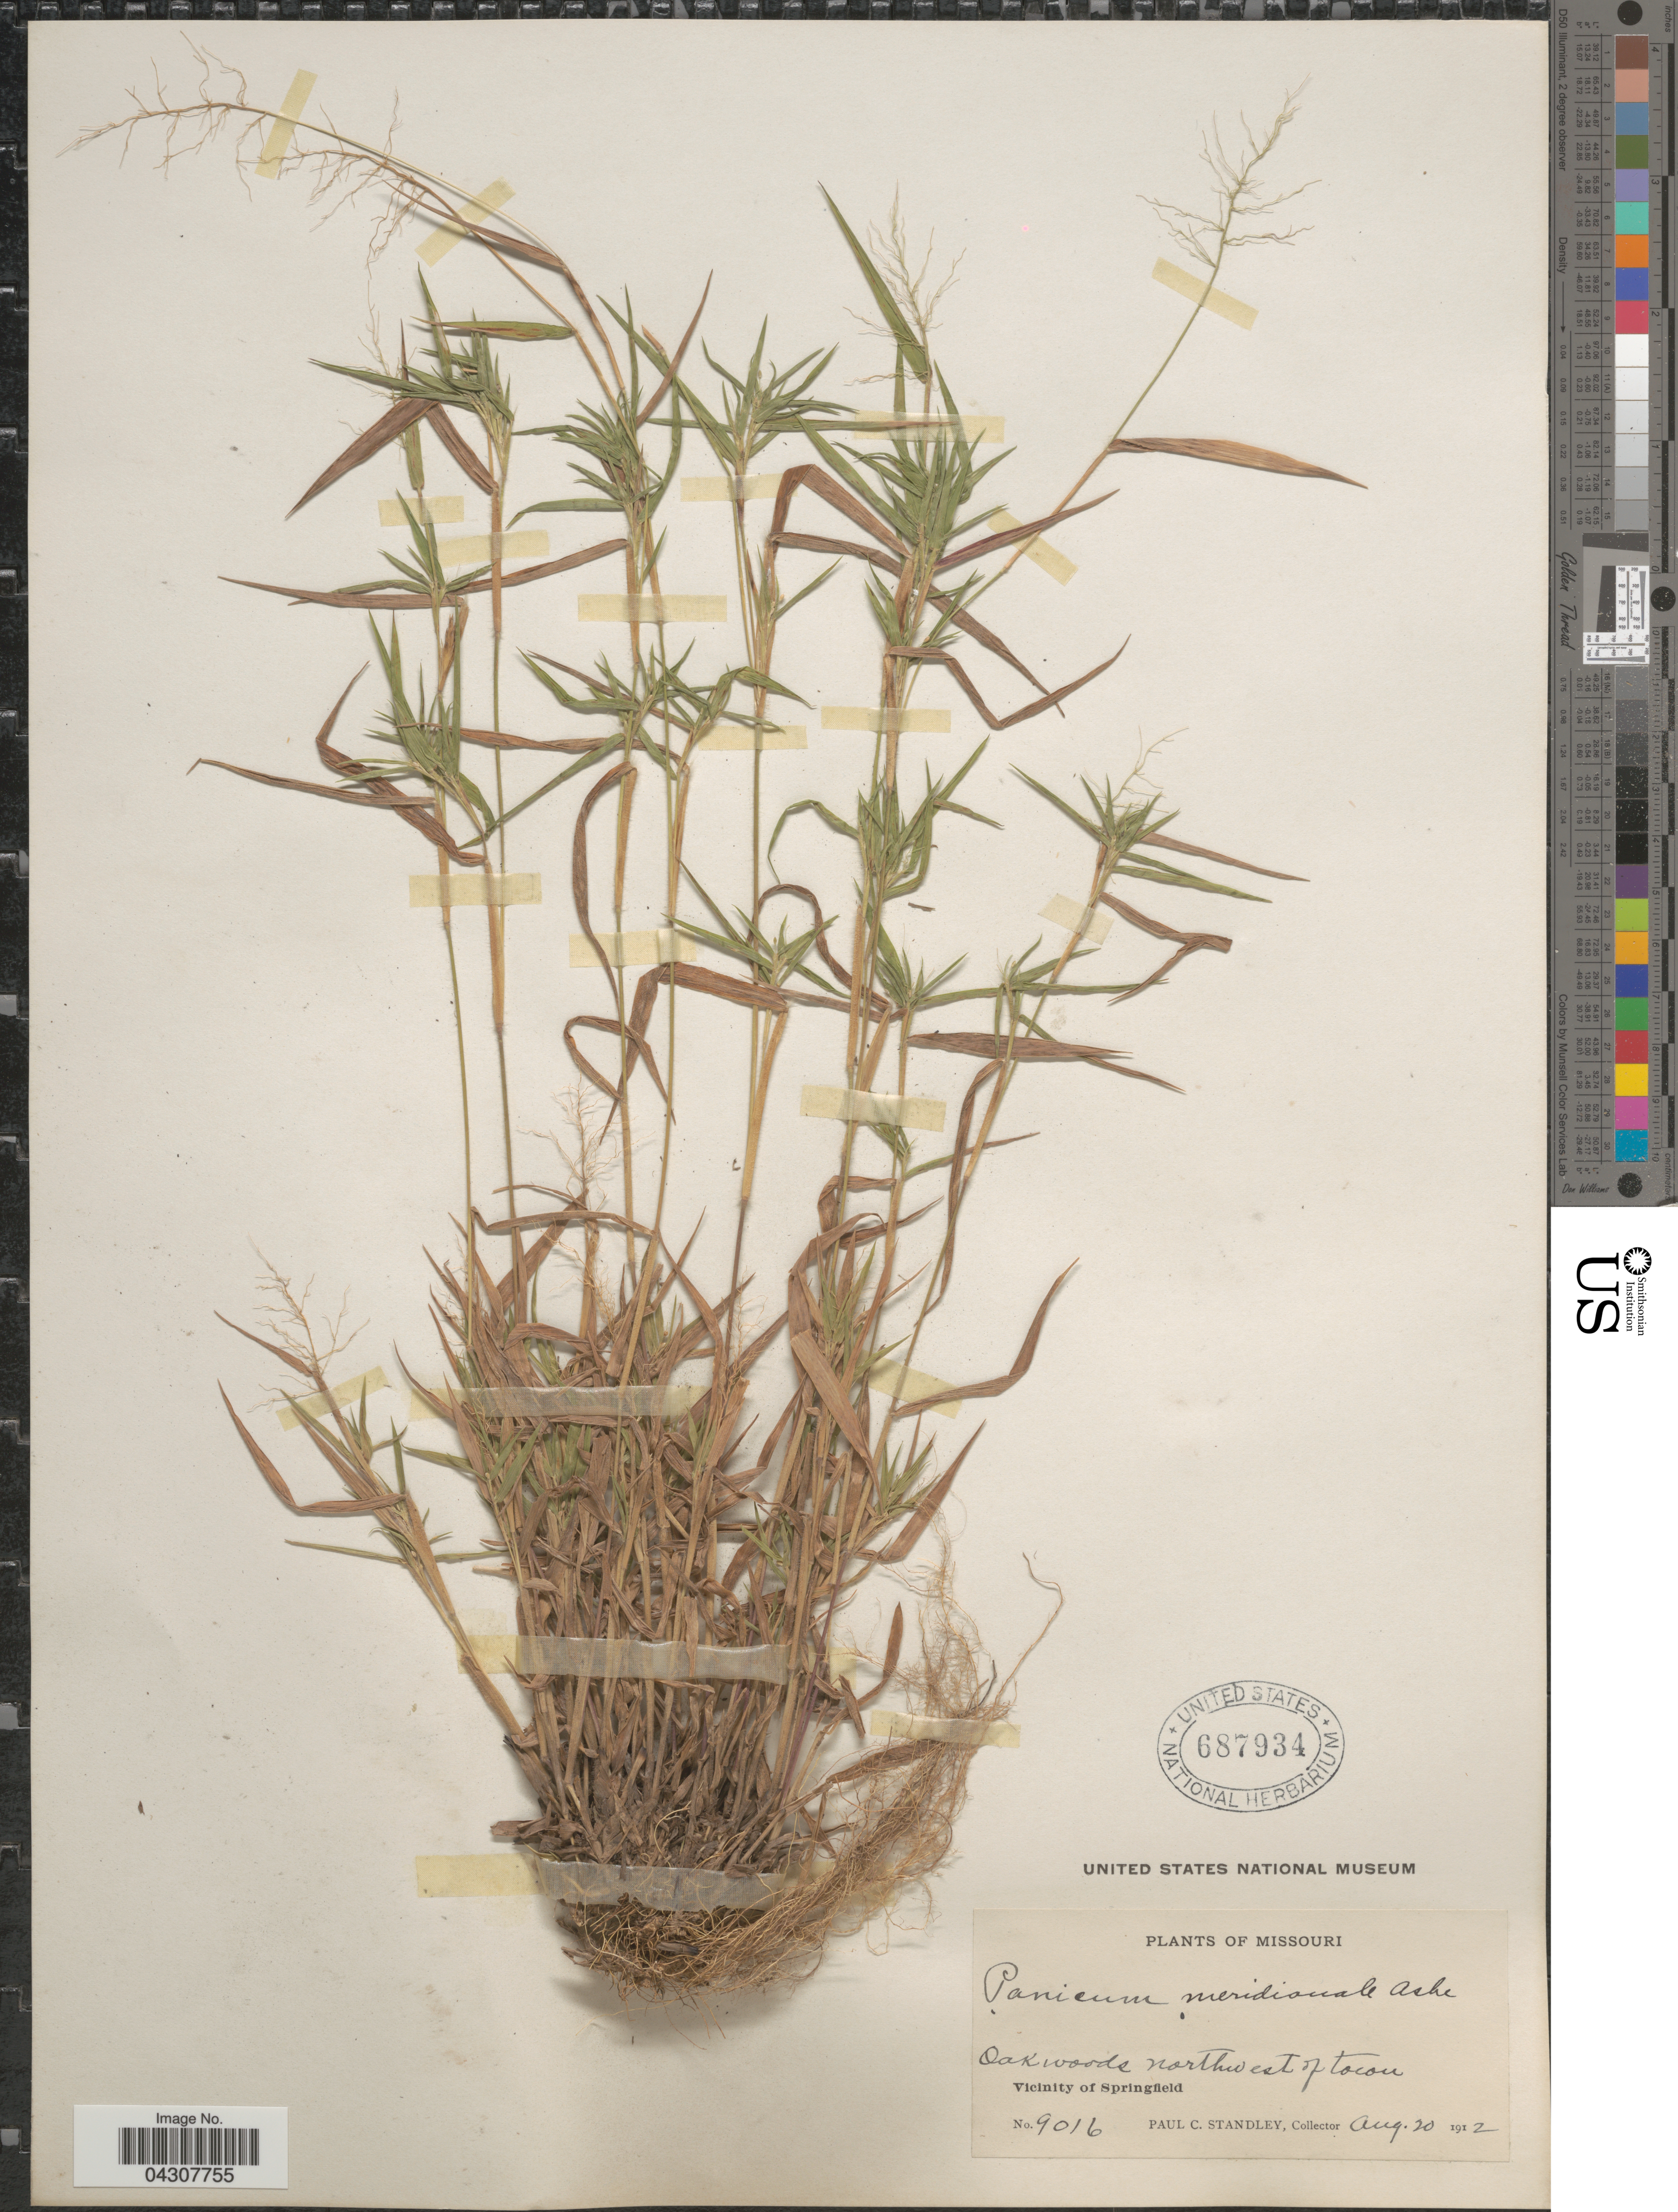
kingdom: Plantae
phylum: Tracheophyta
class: Liliopsida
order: Poales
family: Poaceae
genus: Dichanthelium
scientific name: Dichanthelium acuminatum var. acuminatum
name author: (Sw.) Gould & C.A. Clark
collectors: P. C. Standley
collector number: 9016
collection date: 1912-08-20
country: United States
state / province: Missouri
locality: Oak woods northwest of town. Vicinity of Springfield.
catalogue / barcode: US 687934